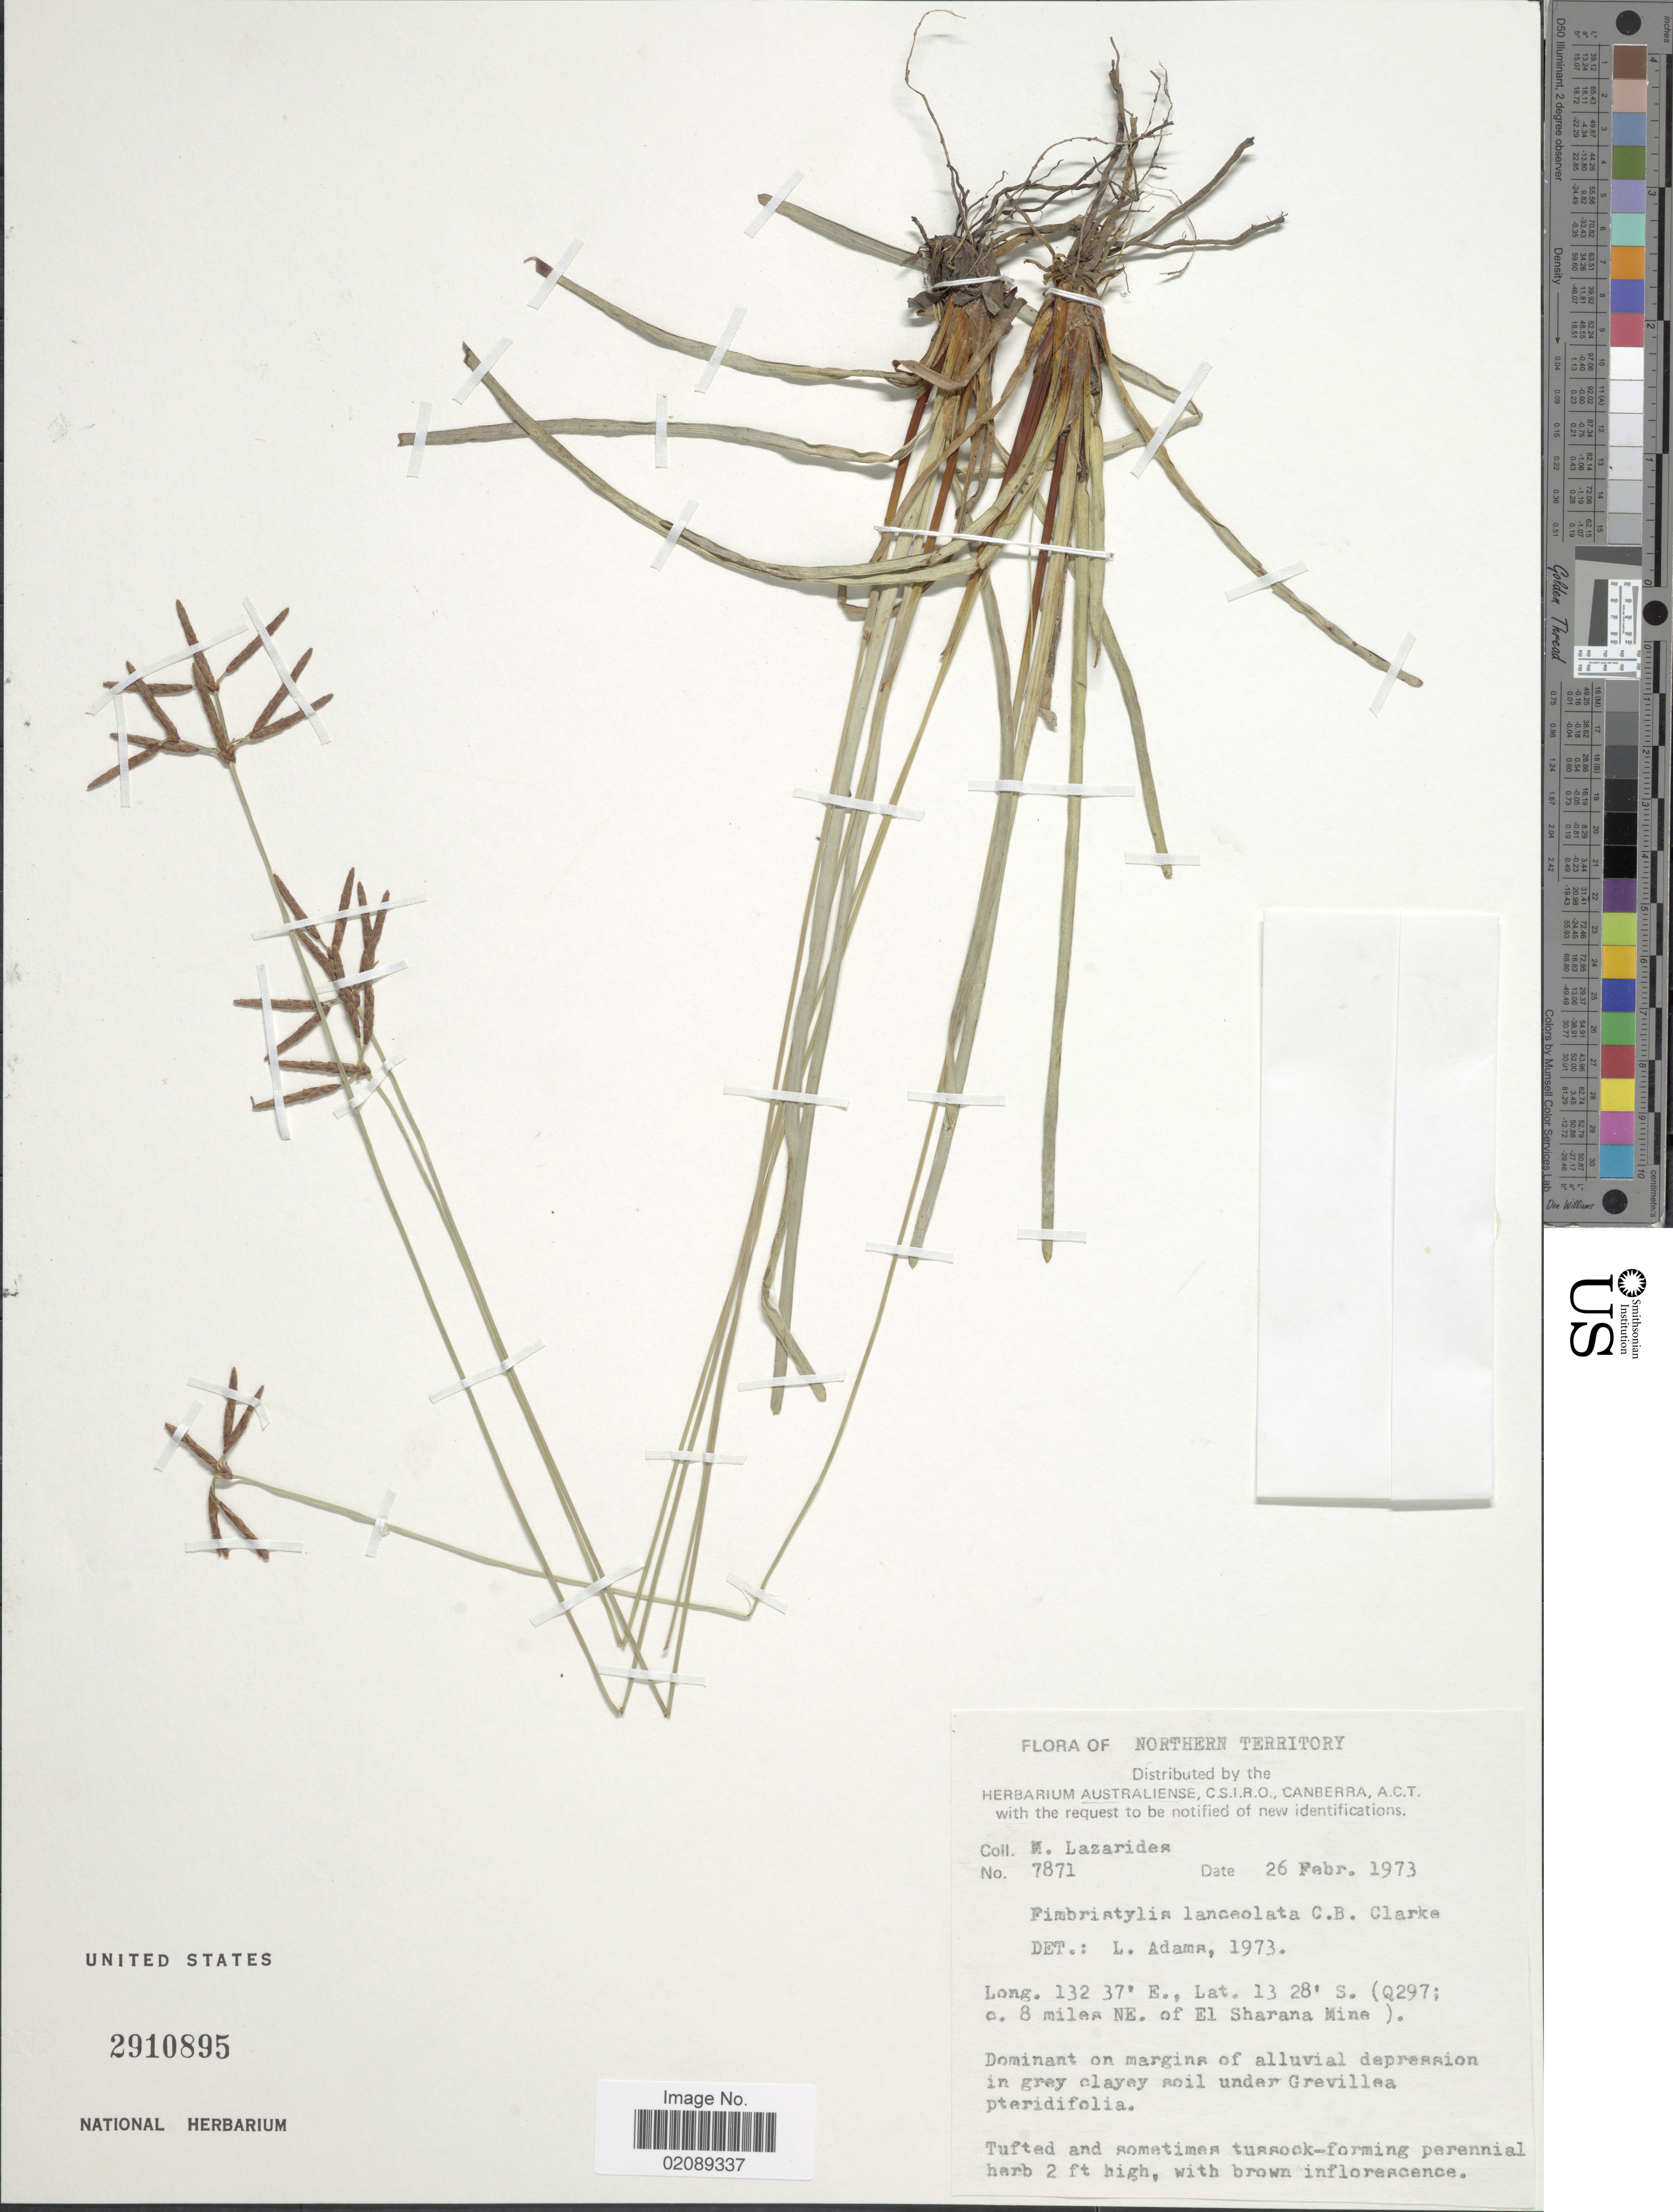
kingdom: Plantae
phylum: Tracheophyta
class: Liliopsida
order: Poales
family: Cyperaceae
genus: Fimbristylis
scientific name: Fimbristylis lanceolata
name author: C.B. Clarke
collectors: M. Lazarides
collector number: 7871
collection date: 1973-02-26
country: Australia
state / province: Northern Territory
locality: (Q297; c. 8 miles NE. of El Sharana Mine)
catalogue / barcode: US 2910895